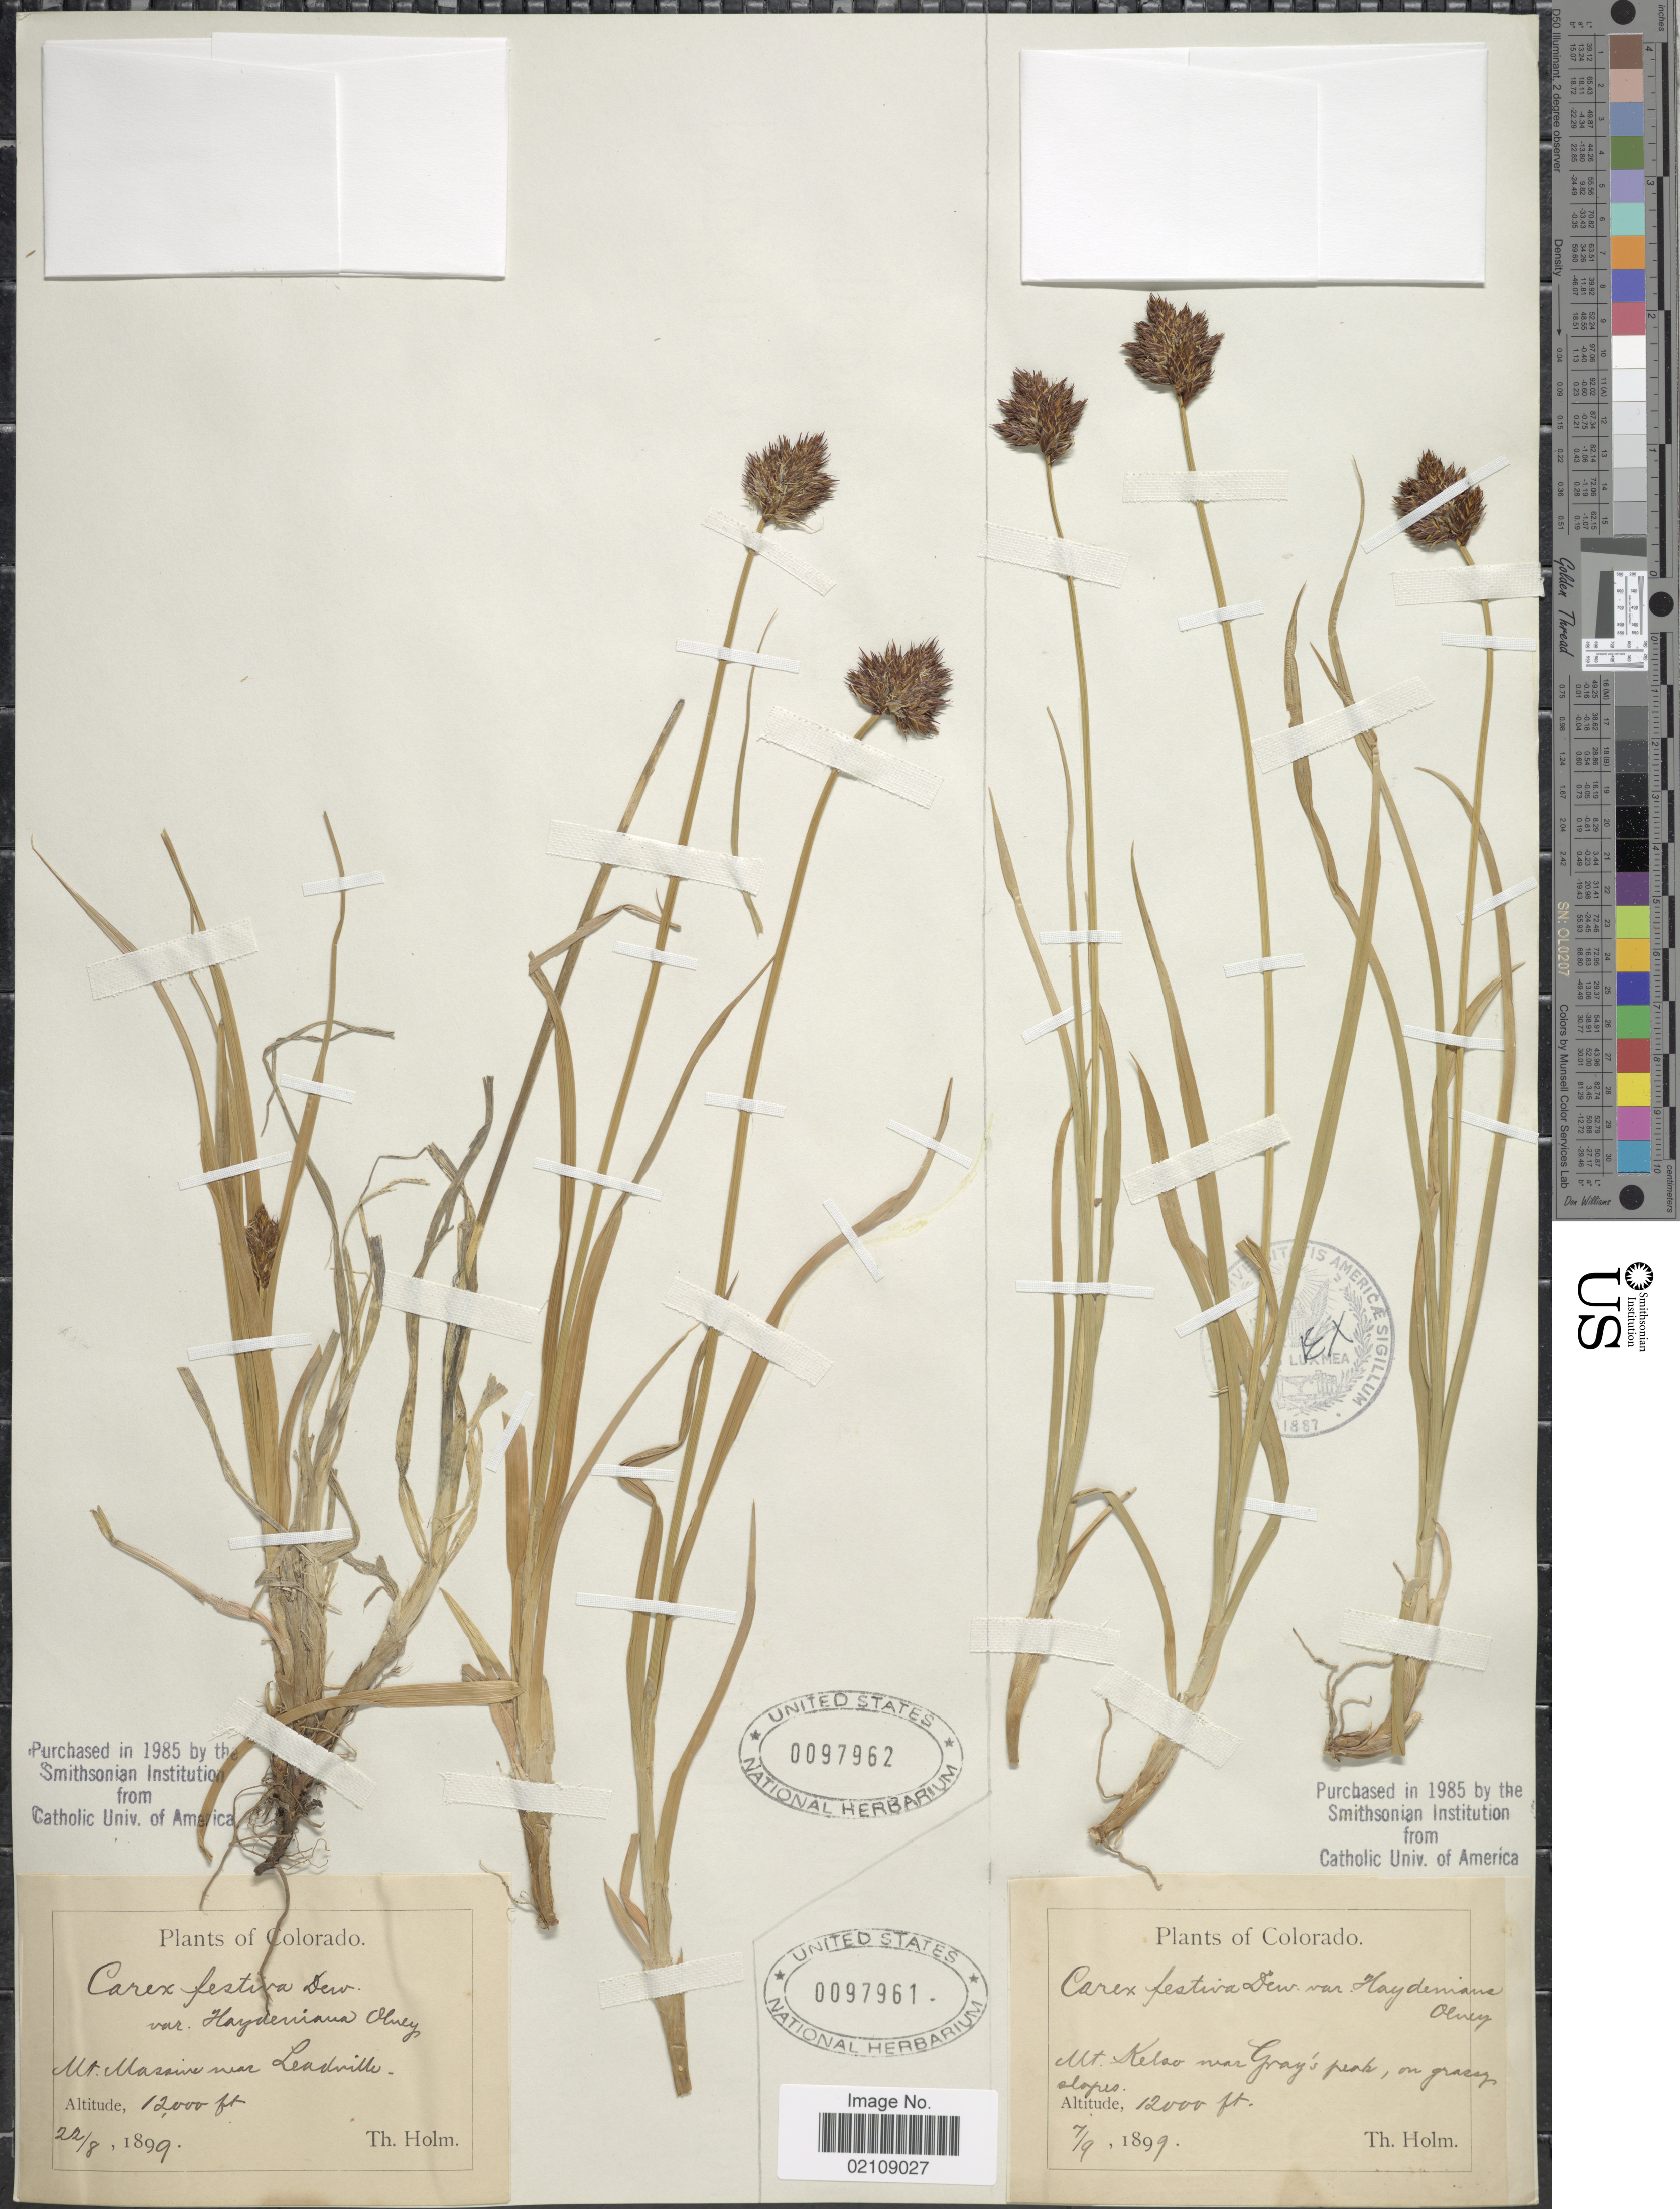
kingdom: Plantae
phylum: Tracheophyta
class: Liliopsida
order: Poales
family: Cyperaceae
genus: Carex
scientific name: Carex ebenea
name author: Rydb.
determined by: Strong, Mark T., (BOT), Smithsonian Institution - National Museum of Natural History (UNITED STATES)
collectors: T. Holm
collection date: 1899-07-09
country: United States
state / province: Colorado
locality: Mt. Kelso near Grays Peak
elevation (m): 3658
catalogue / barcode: US 97961